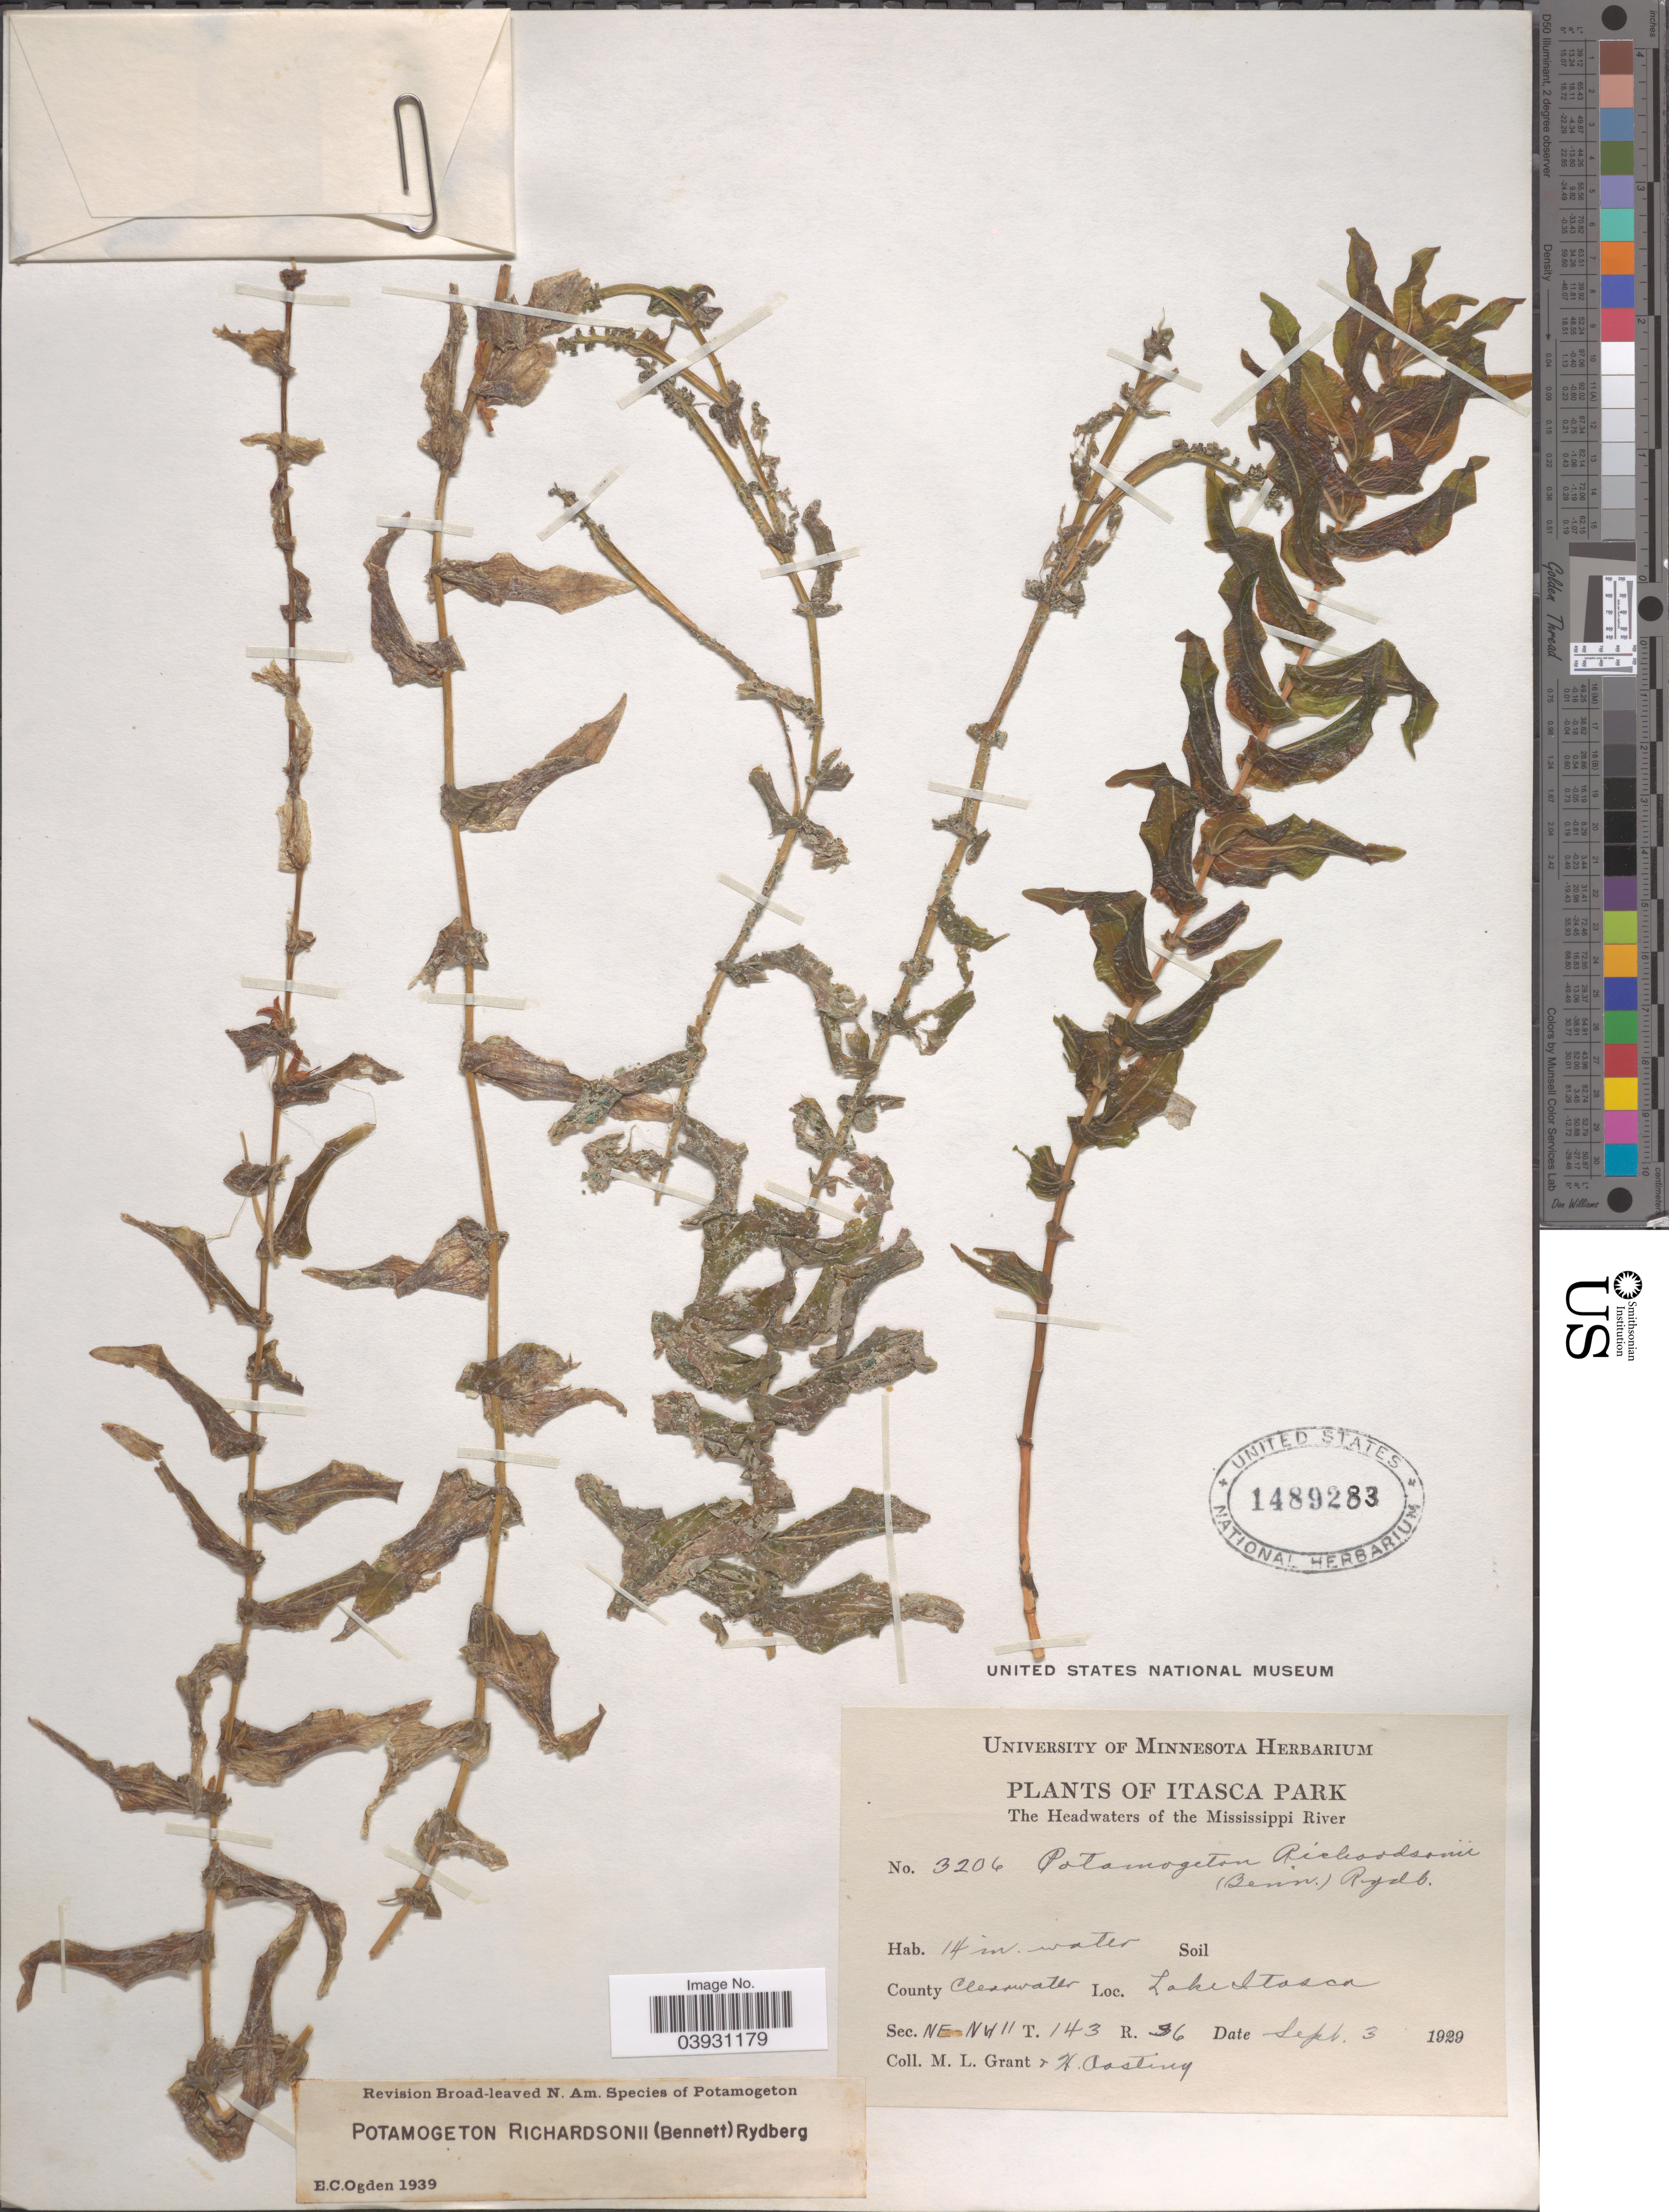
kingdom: Plantae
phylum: Tracheophyta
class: Liliopsida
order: Alismatales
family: Potamogetonaceae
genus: Potamogeton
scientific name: Potamogeton richardsonii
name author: (A.W. Benn.) Rydb.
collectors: M. L. Grant & H. Oosting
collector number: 3206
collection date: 1929-09-03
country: United States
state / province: Minnesota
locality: Itasca Park. The Headwaters of the Mississippi River. County Clearwater. Lake Itasca. Sec. NE NW 11 T. 143 R. 36.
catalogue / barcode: US 1489283